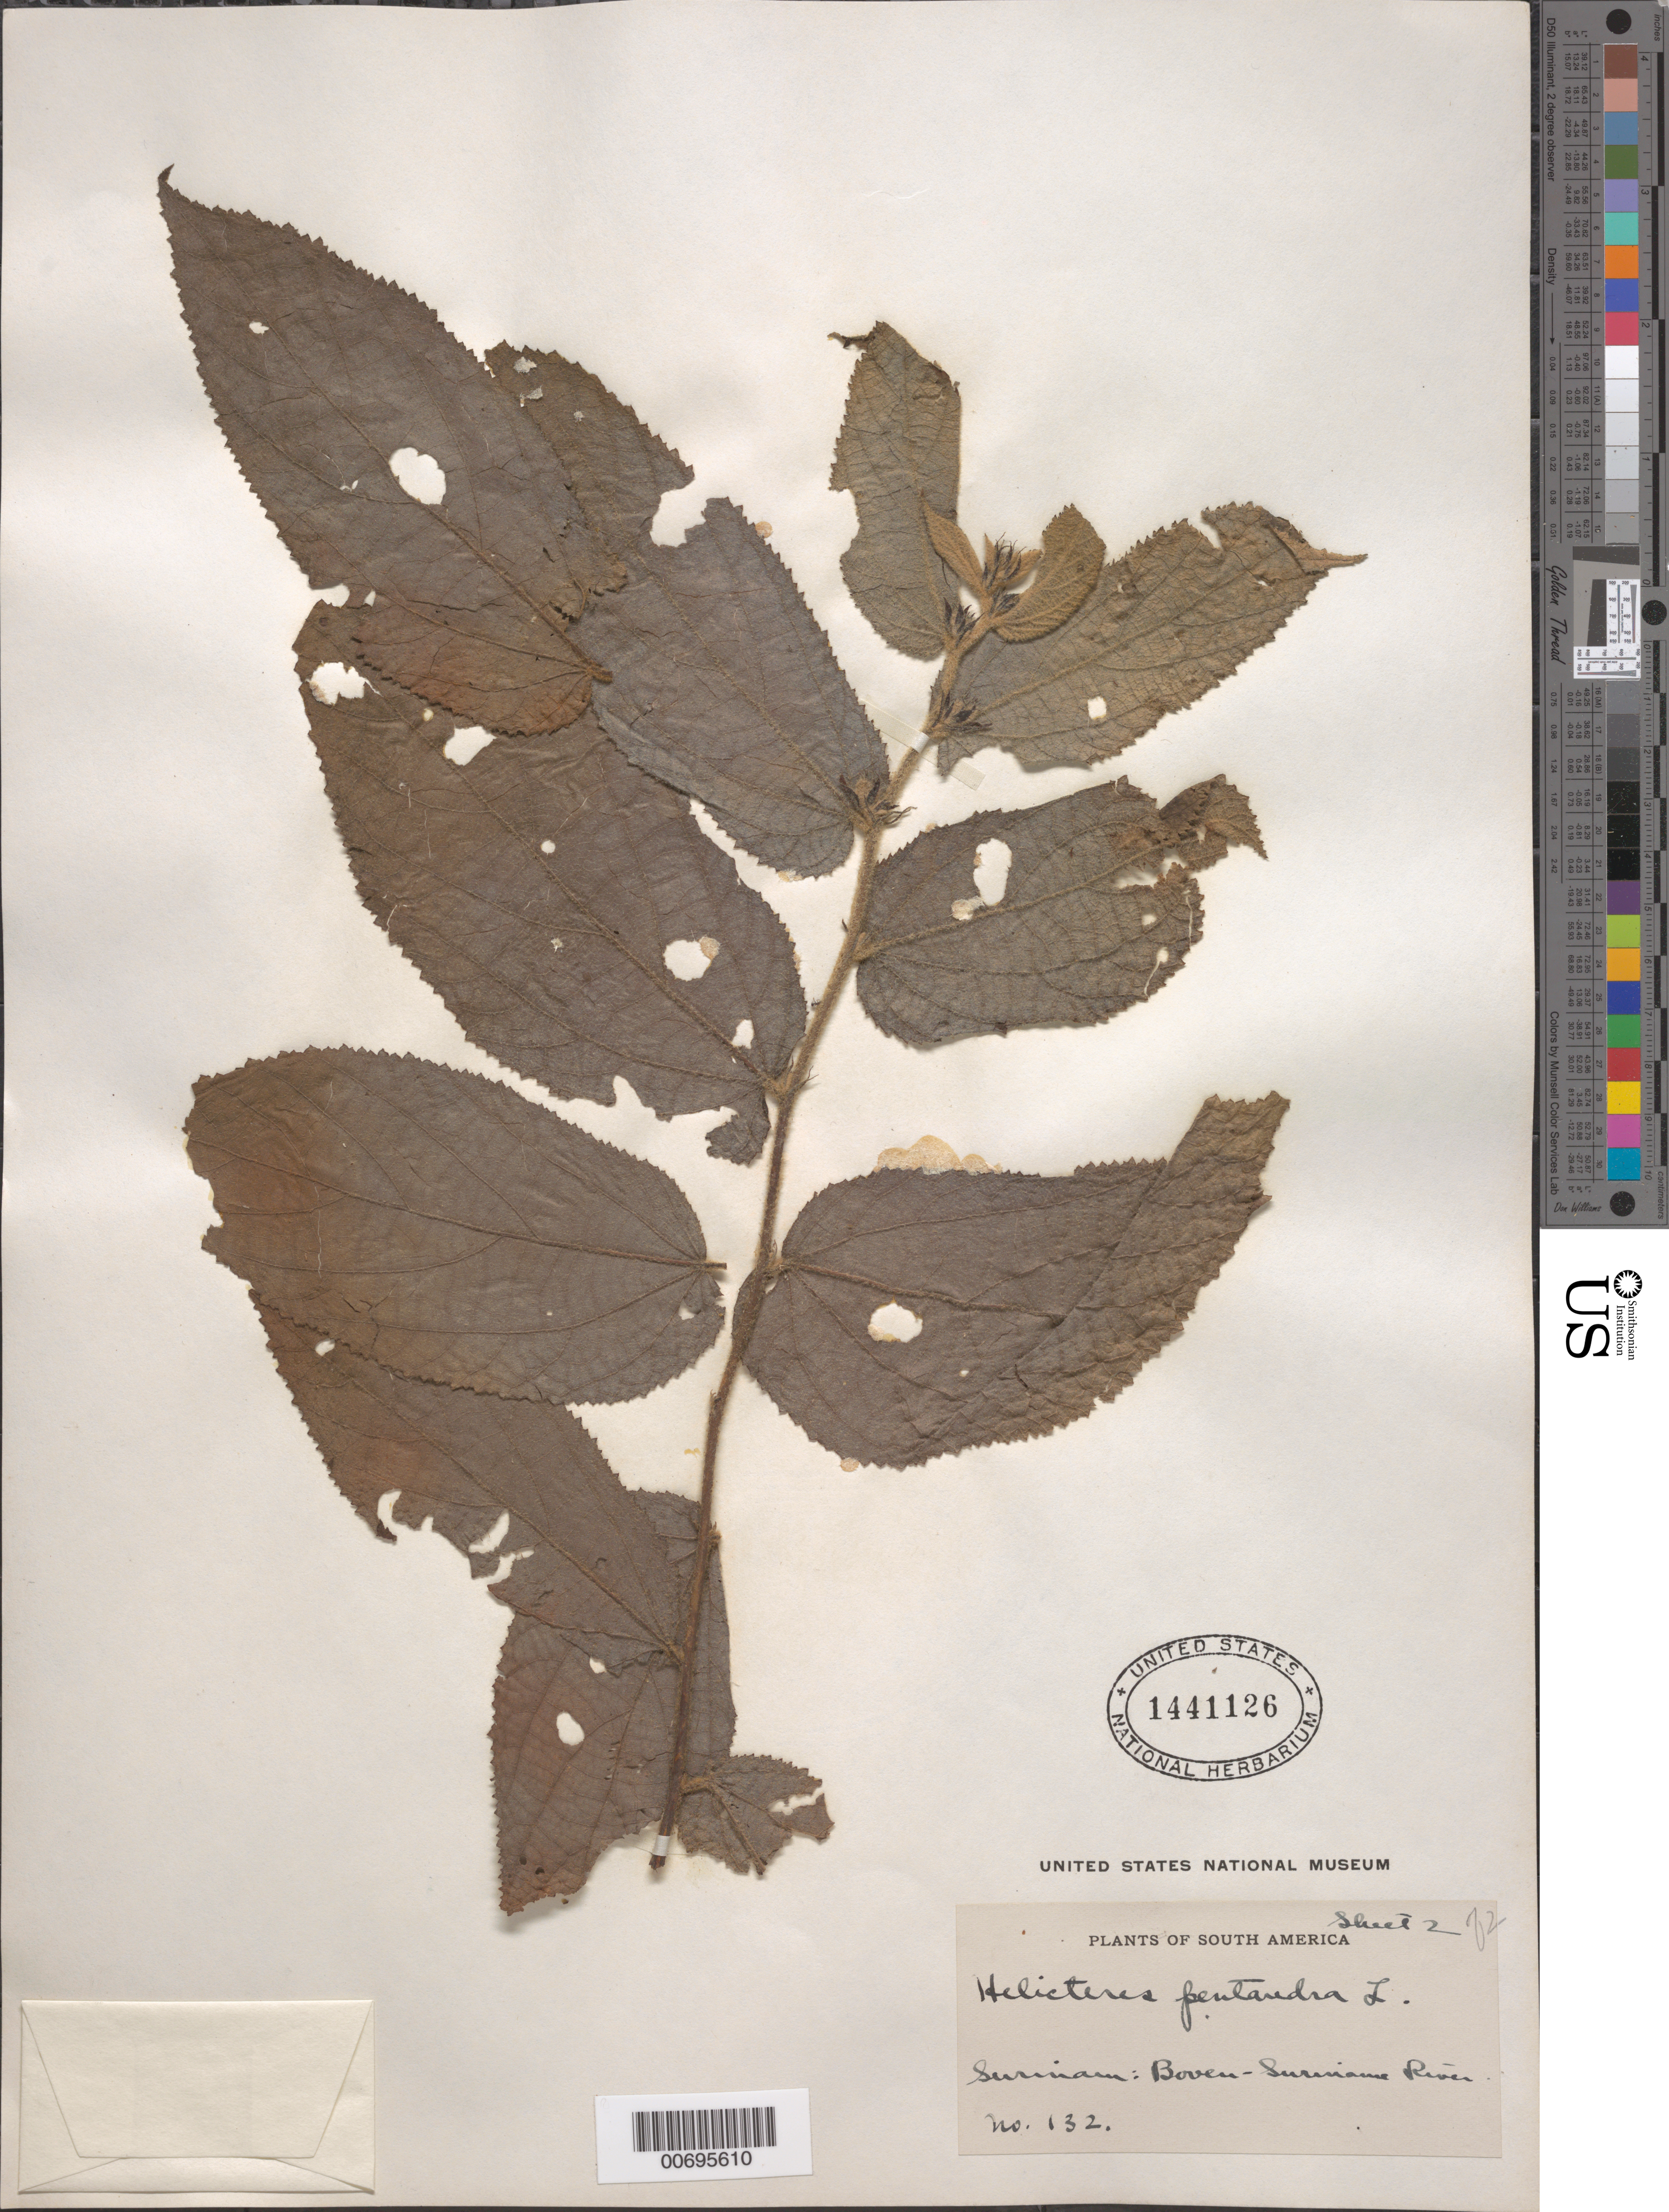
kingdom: Plantae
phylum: Tracheophyta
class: Magnoliopsida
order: Malvales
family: Malvaceae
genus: Helicteres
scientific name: Helicteres pentandra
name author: L.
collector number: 132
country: Suriname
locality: Boven-Suriname River.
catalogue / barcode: US 1441126